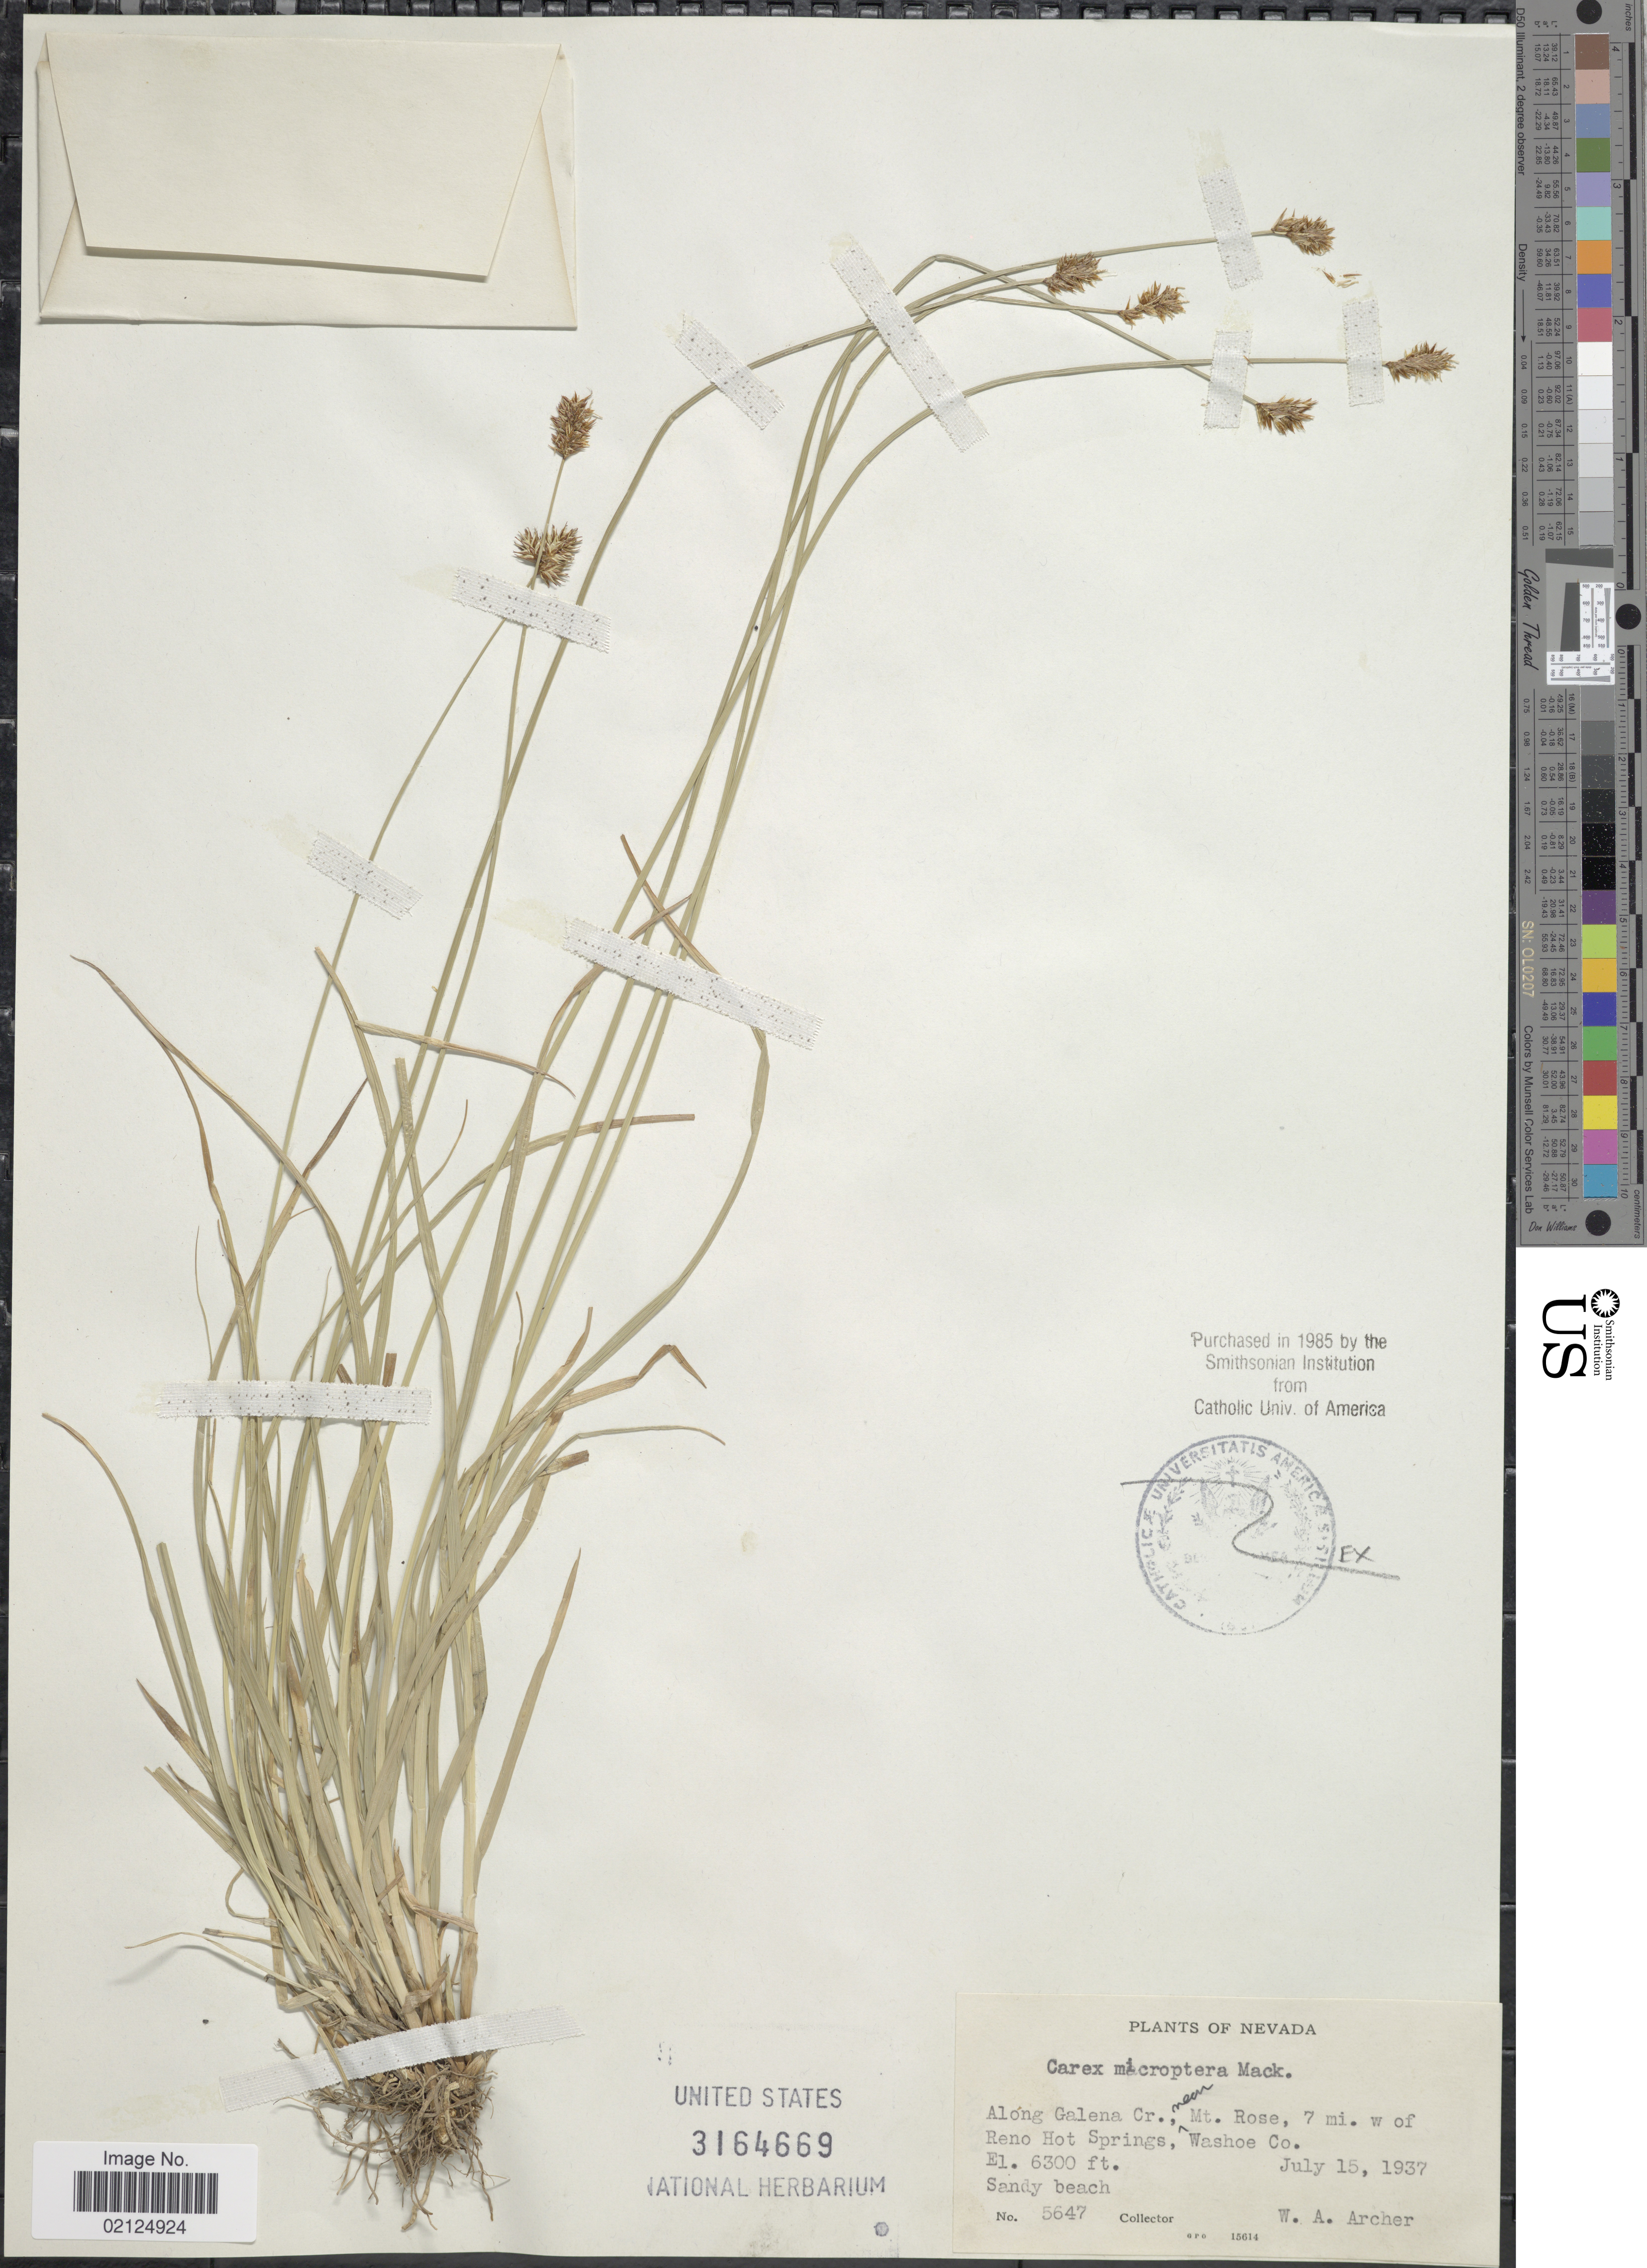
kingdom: Plantae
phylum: Tracheophyta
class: Liliopsida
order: Poales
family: Cyperaceae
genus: Carex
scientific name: Carex microptera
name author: Mack.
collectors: W. A. Archer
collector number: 5647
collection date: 1937-07-15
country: United States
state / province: Nevada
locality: Along Galena Cr. near Mt. Rose, 7 mi. w of Reno Hot Springs, Washoe Co.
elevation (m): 1920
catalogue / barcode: US 3164669